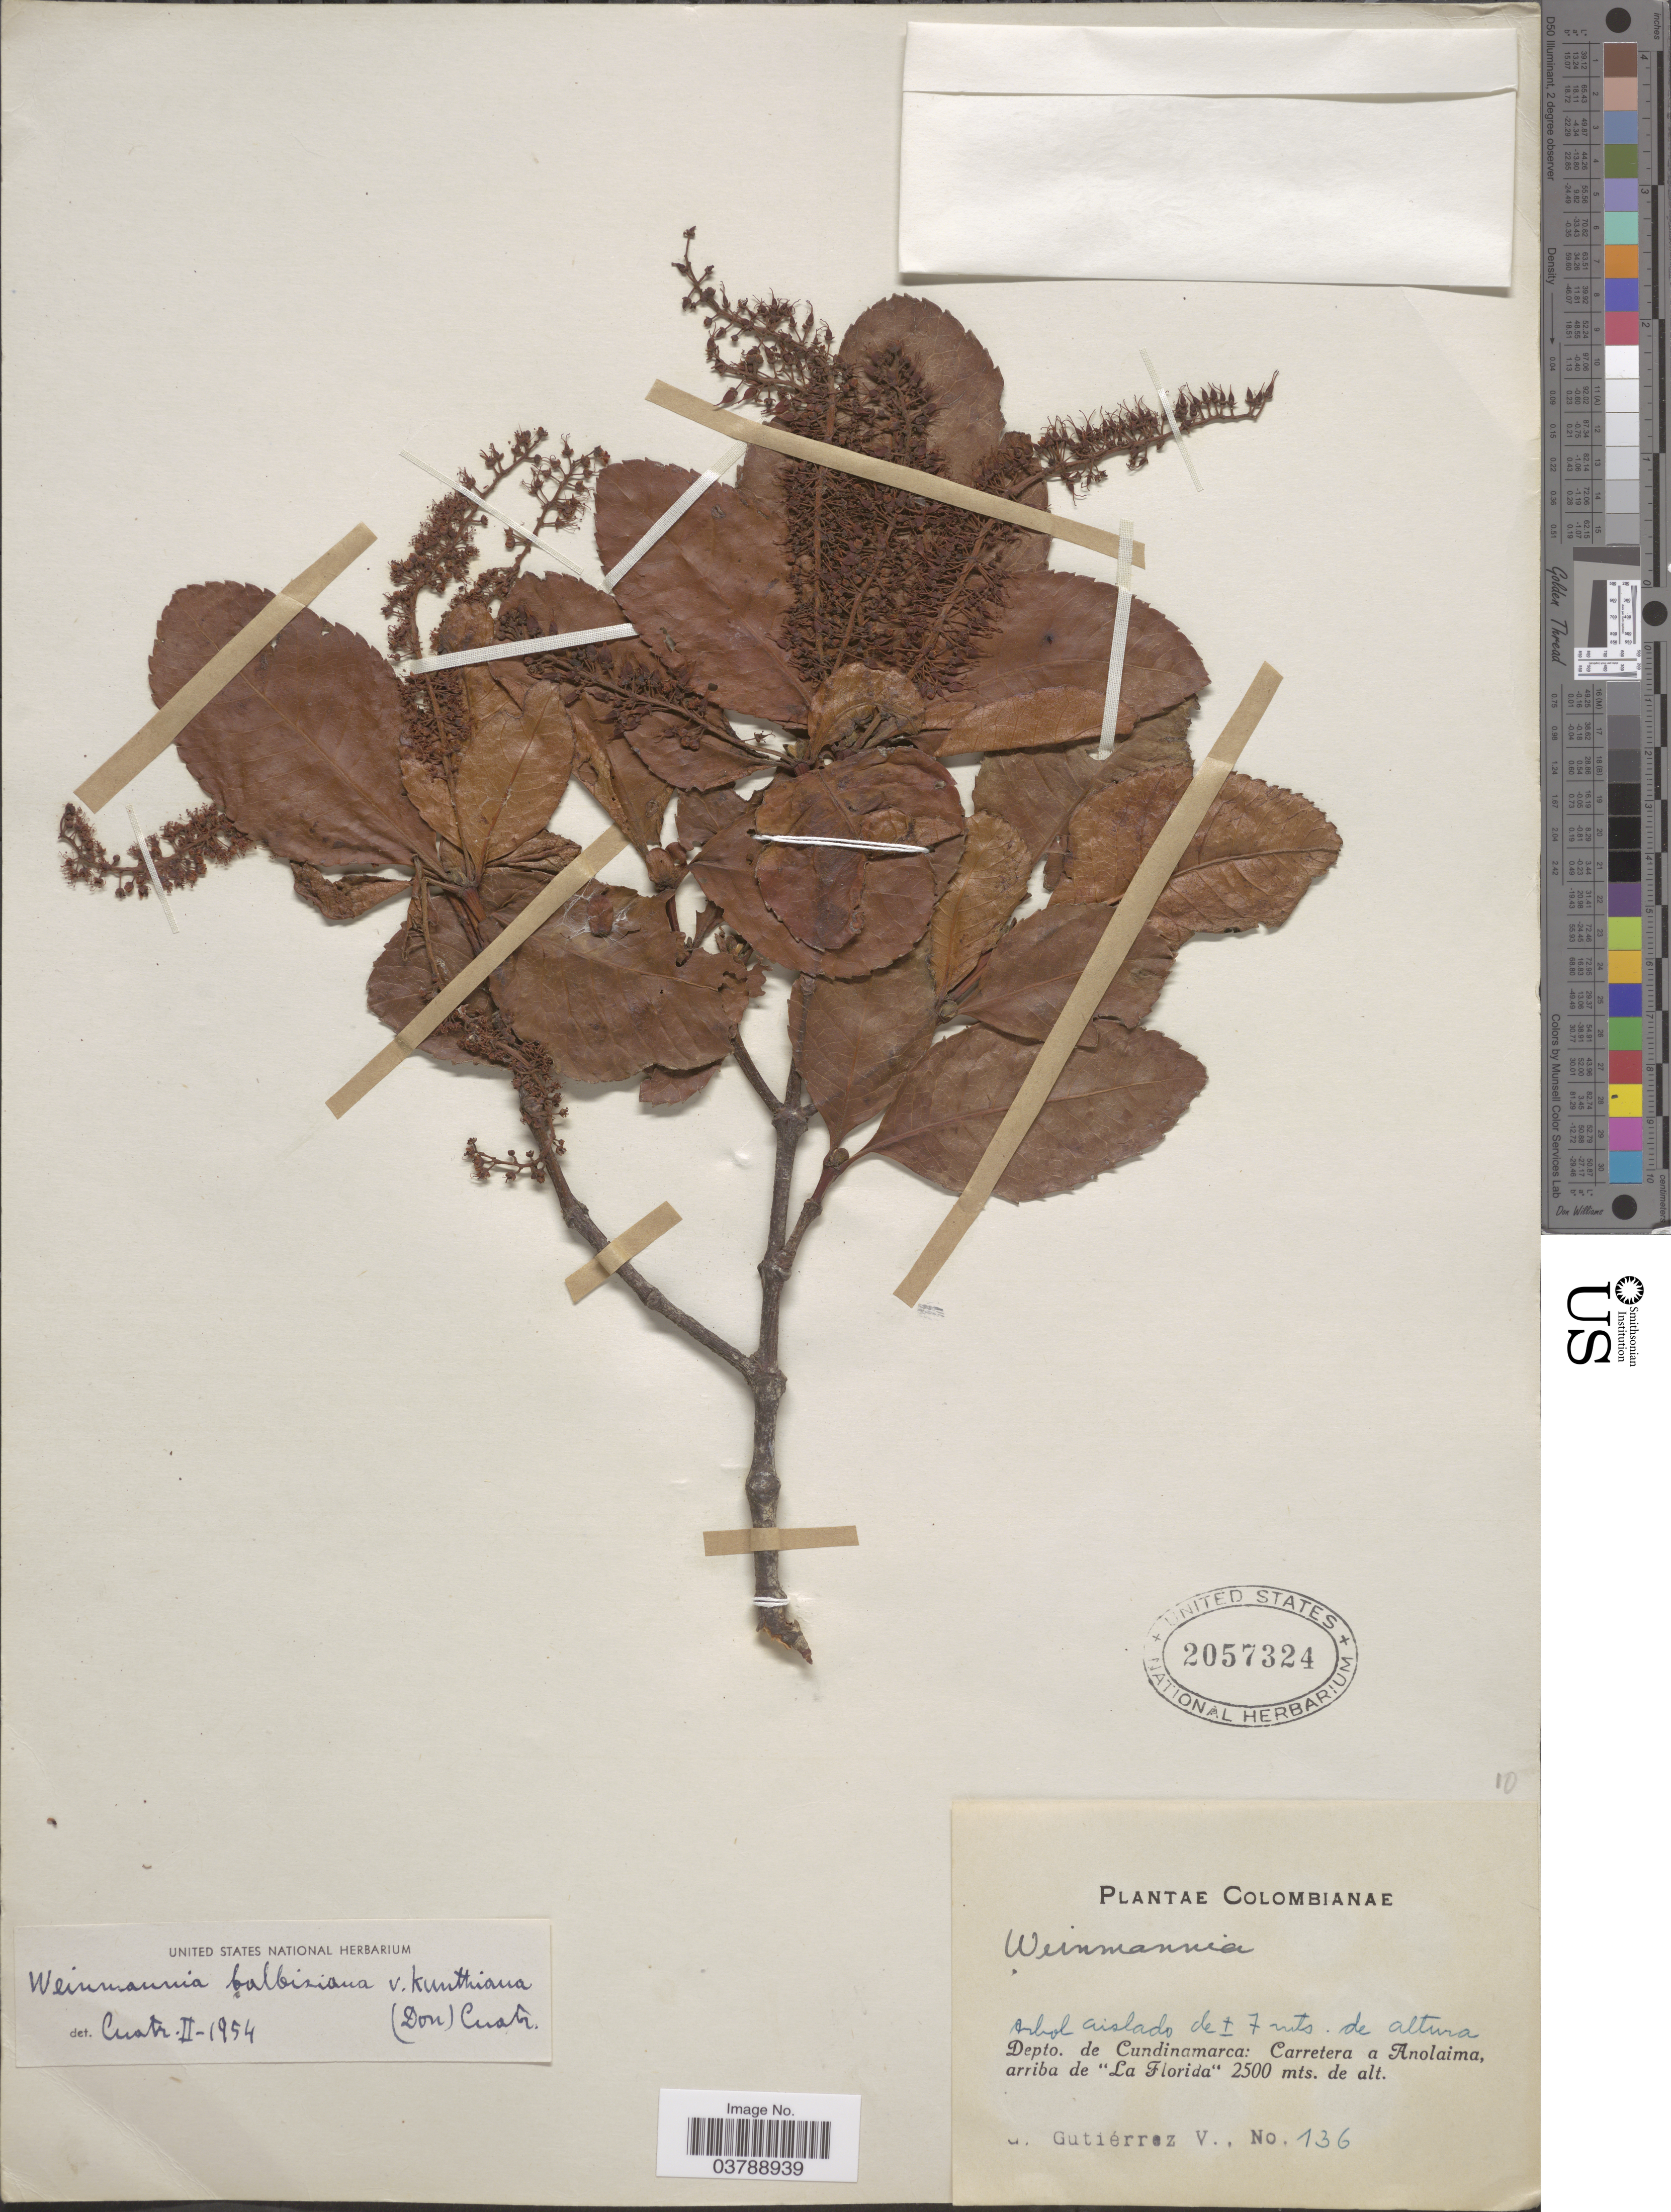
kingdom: Plantae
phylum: Tracheophyta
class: Magnoliopsida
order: Oxalidales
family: Cunoniaceae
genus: Weinmannia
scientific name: Weinmannia balbisiana var. kunthiana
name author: (D. Don) Cuatrec.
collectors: G. Gutiérrez V.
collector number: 136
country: Colombia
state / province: Cundinamarca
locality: Depto. de Cundinamarca: Carretera a Anolaima, arriba de "La Florida".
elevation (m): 2500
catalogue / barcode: US 2057324